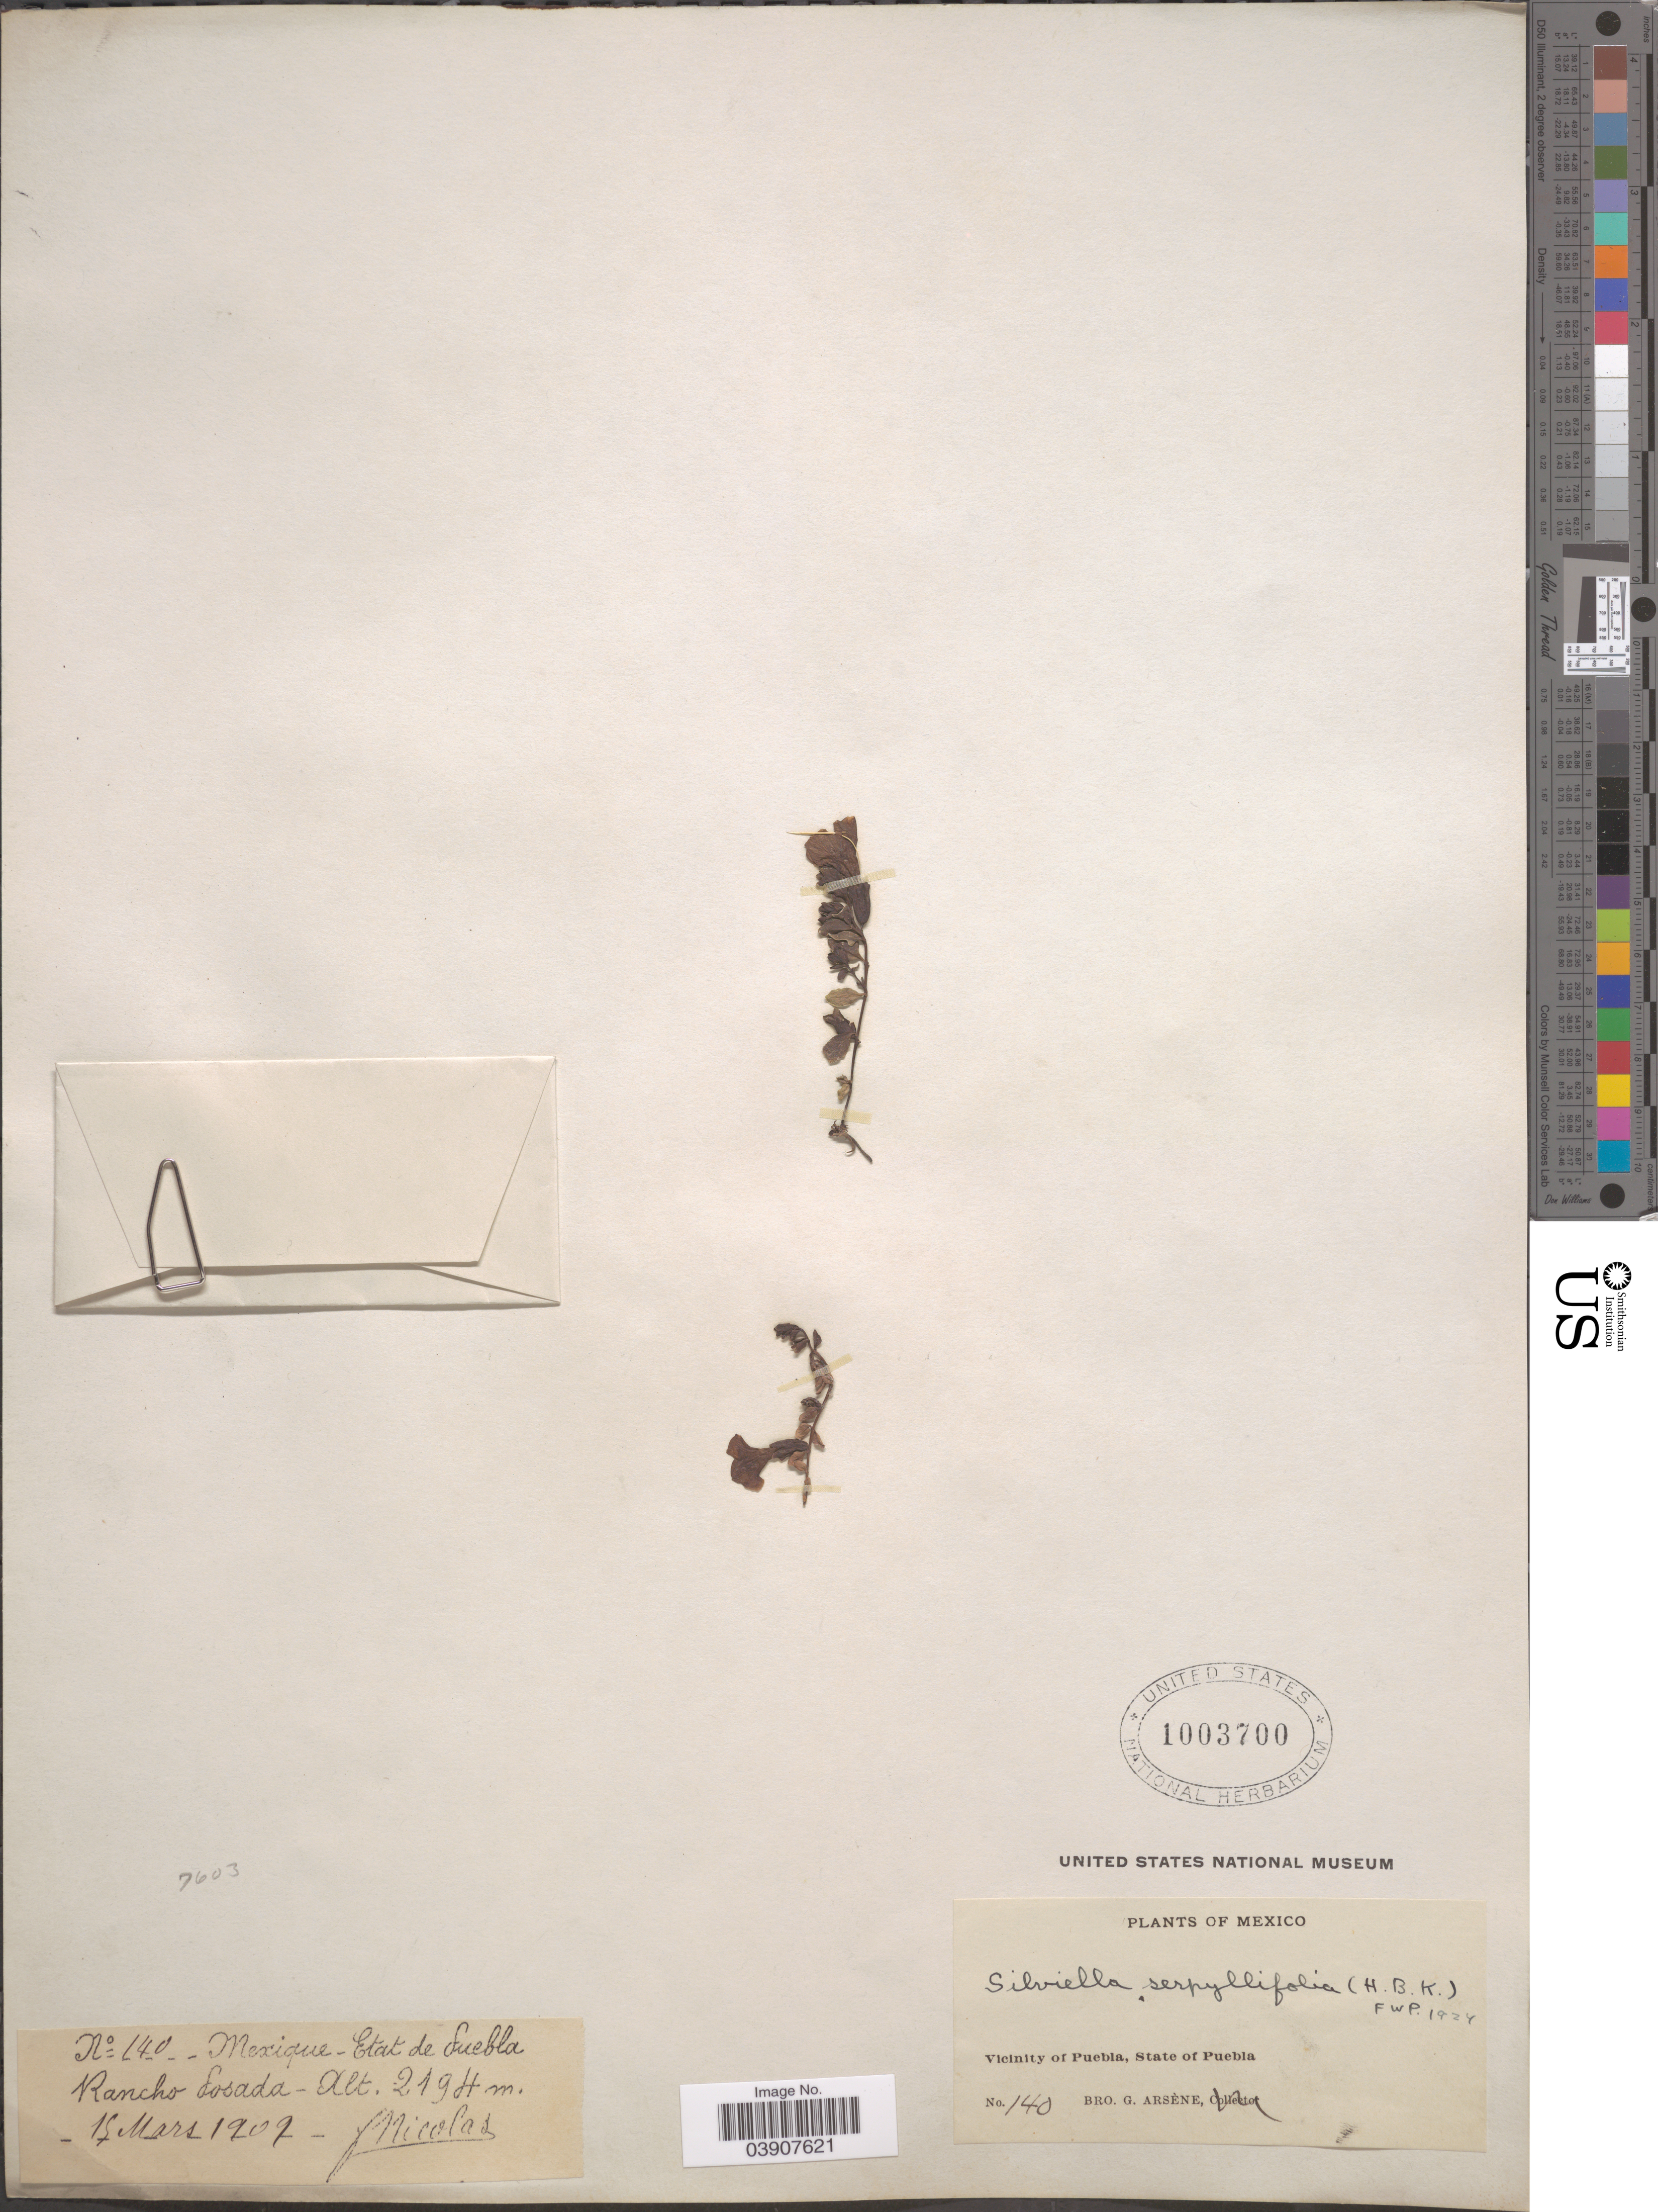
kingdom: Plantae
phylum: Tracheophyta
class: Magnoliopsida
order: Lamiales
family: Orobanchaceae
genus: Silvia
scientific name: Silvia serpyllifolia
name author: (Kunth) Benth.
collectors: Bro. G. Arsène & F. Nicolas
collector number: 140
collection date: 1909-03-15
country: Mexico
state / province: Puebla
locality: Rancho Posada. Vicinity of Puebla.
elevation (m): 2194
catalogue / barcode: US 1003700